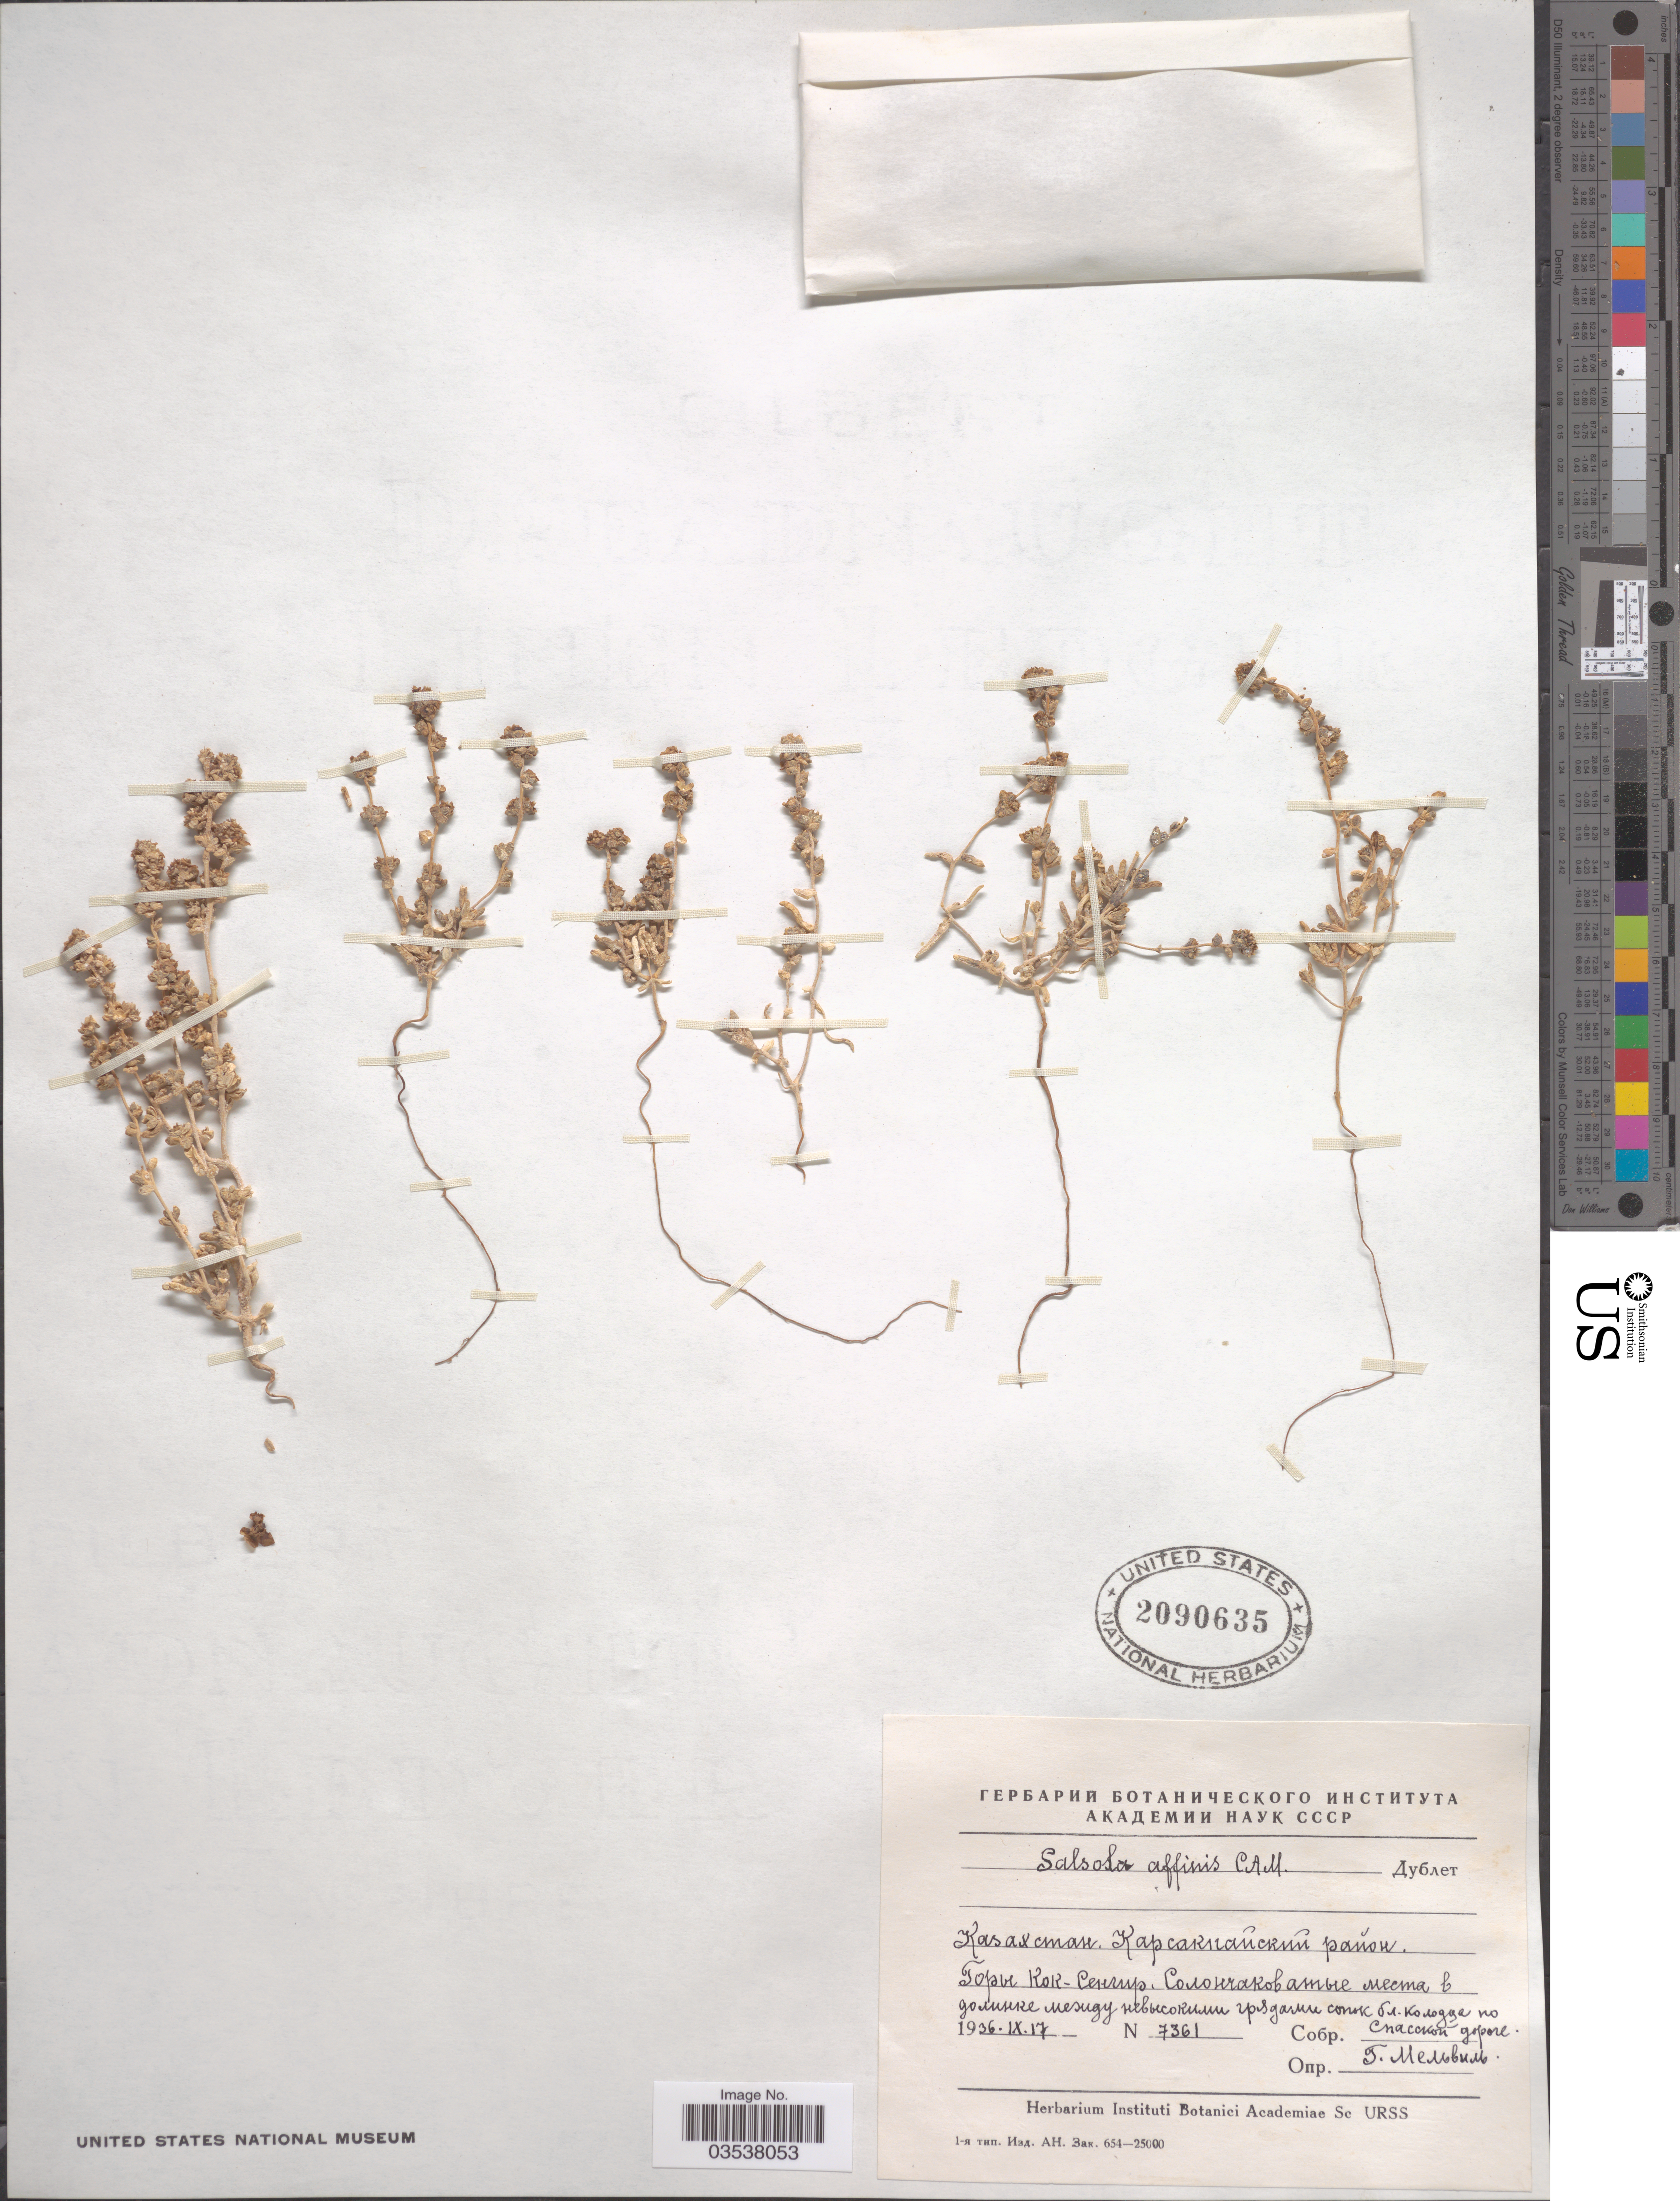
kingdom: Plantae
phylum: Tracheophyta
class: Magnoliopsida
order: Caryophyllales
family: Amaranthaceae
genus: Pyankovia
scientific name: Pyankovia affinis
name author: (C.A. Mey. ex Schrenk) Mosyakin & Roalson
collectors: G. Melvil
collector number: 7361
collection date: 1936-09-17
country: Kazakhstan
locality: Kok-Sengir Mountains.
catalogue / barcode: US 2090635